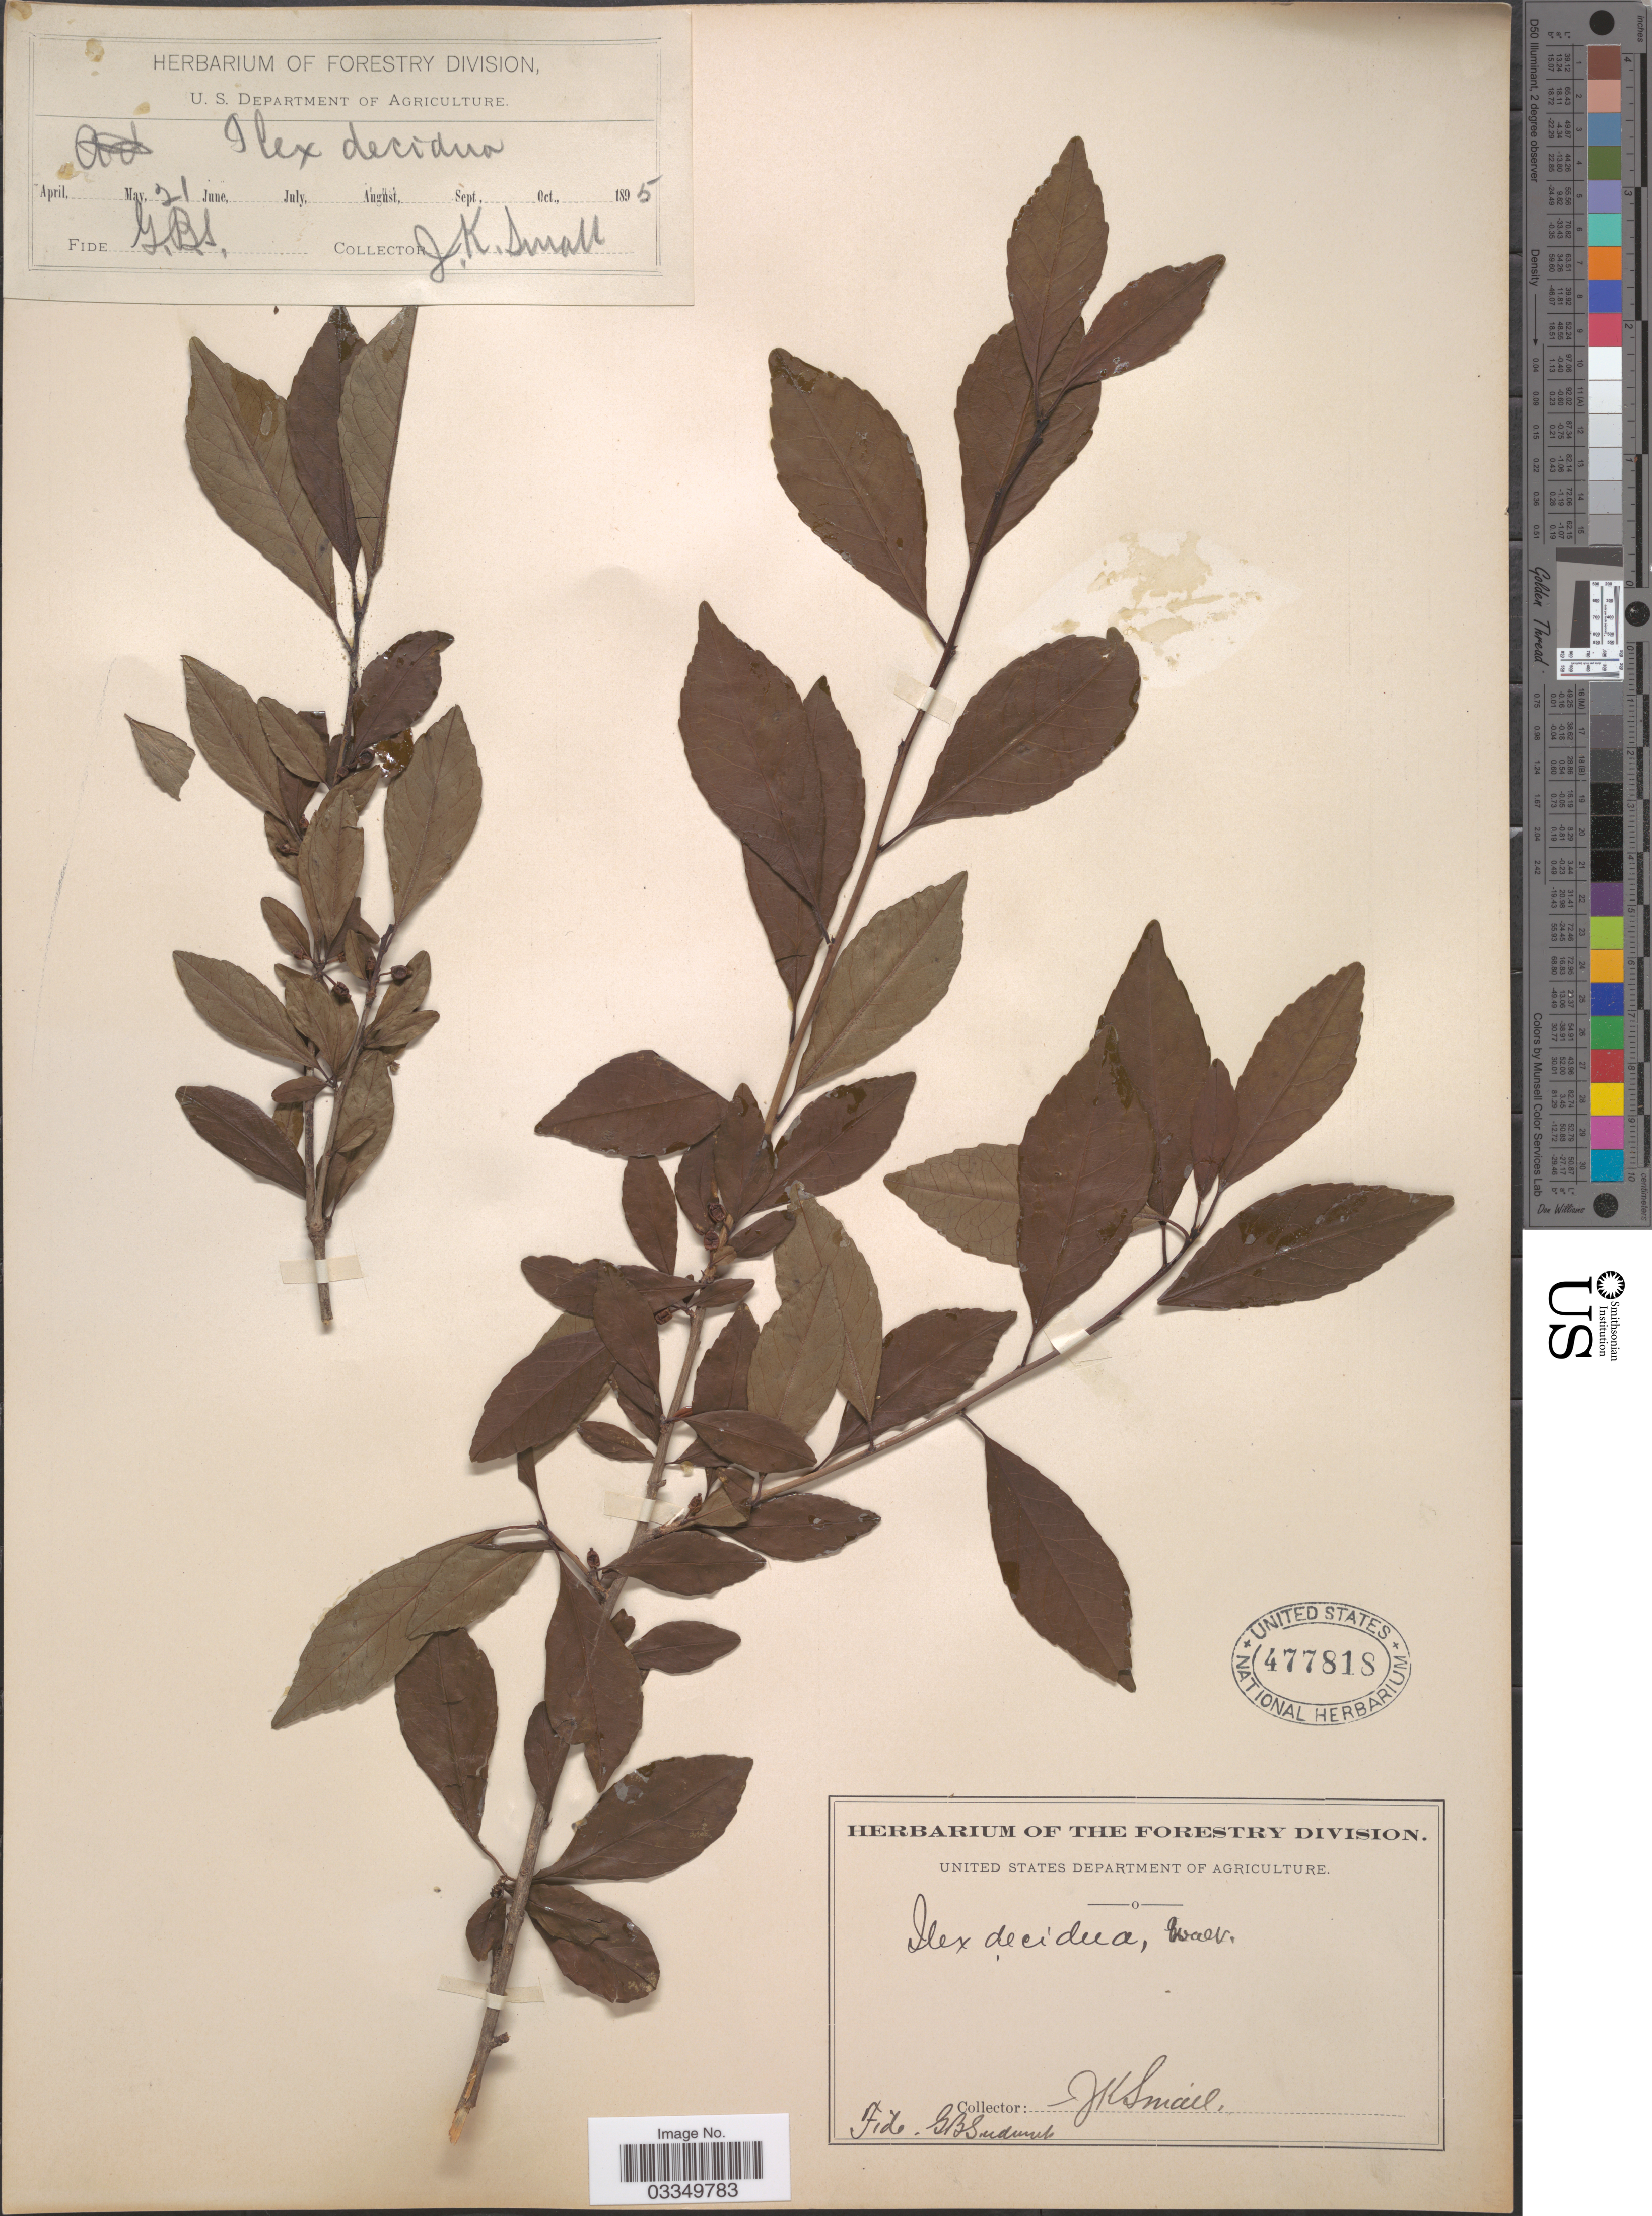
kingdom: Plantae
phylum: Tracheophyta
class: Magnoliopsida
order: Aquifoliales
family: Aquifoliaceae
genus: Ilex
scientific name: Ilex decidua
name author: Walter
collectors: J. K. Small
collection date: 1895-05-21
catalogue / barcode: US 477818